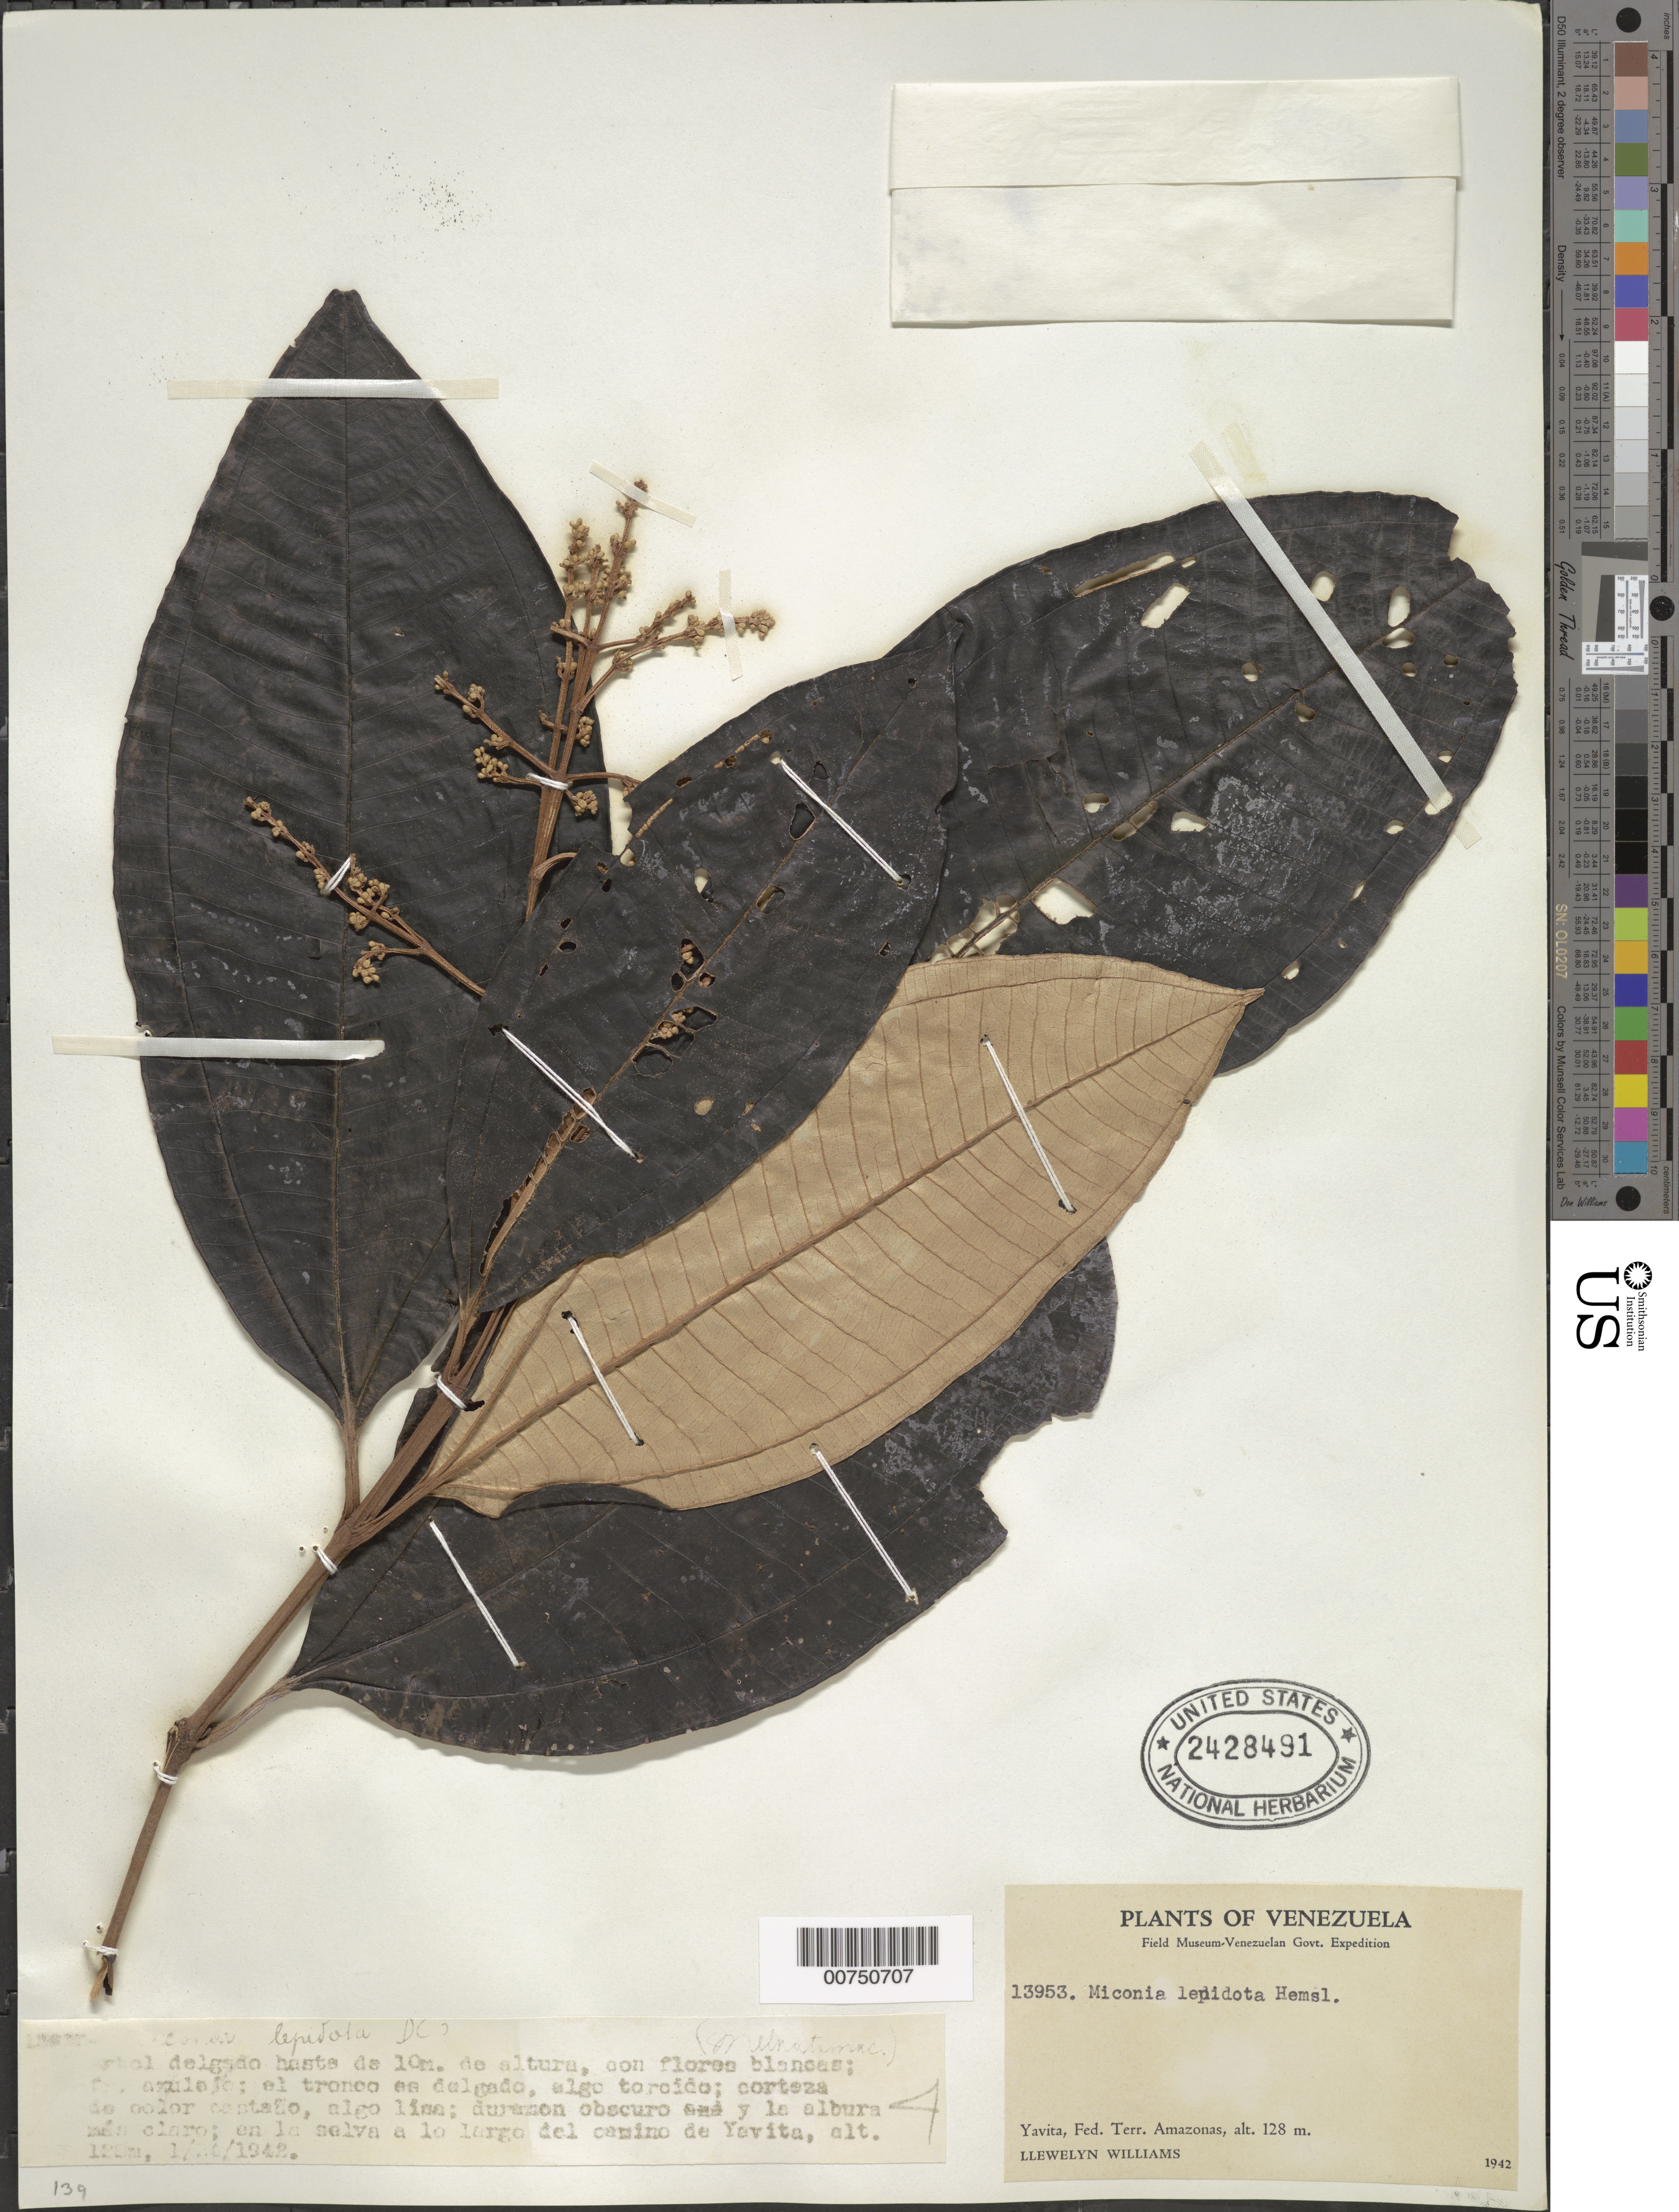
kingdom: Plantae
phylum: Tracheophyta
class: Magnoliopsida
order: Myrtales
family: Melastomataceae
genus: Miconia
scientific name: Miconia punctata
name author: (Desr.) D. Don ex DC.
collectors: Ll. Williams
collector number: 13953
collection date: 1942-01-24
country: Venezuela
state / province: Amazonas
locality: Yavita, Fed. Terr. Amazonas, en la selva a lo largo del camino de Yavita.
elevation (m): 128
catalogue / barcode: US 2428491